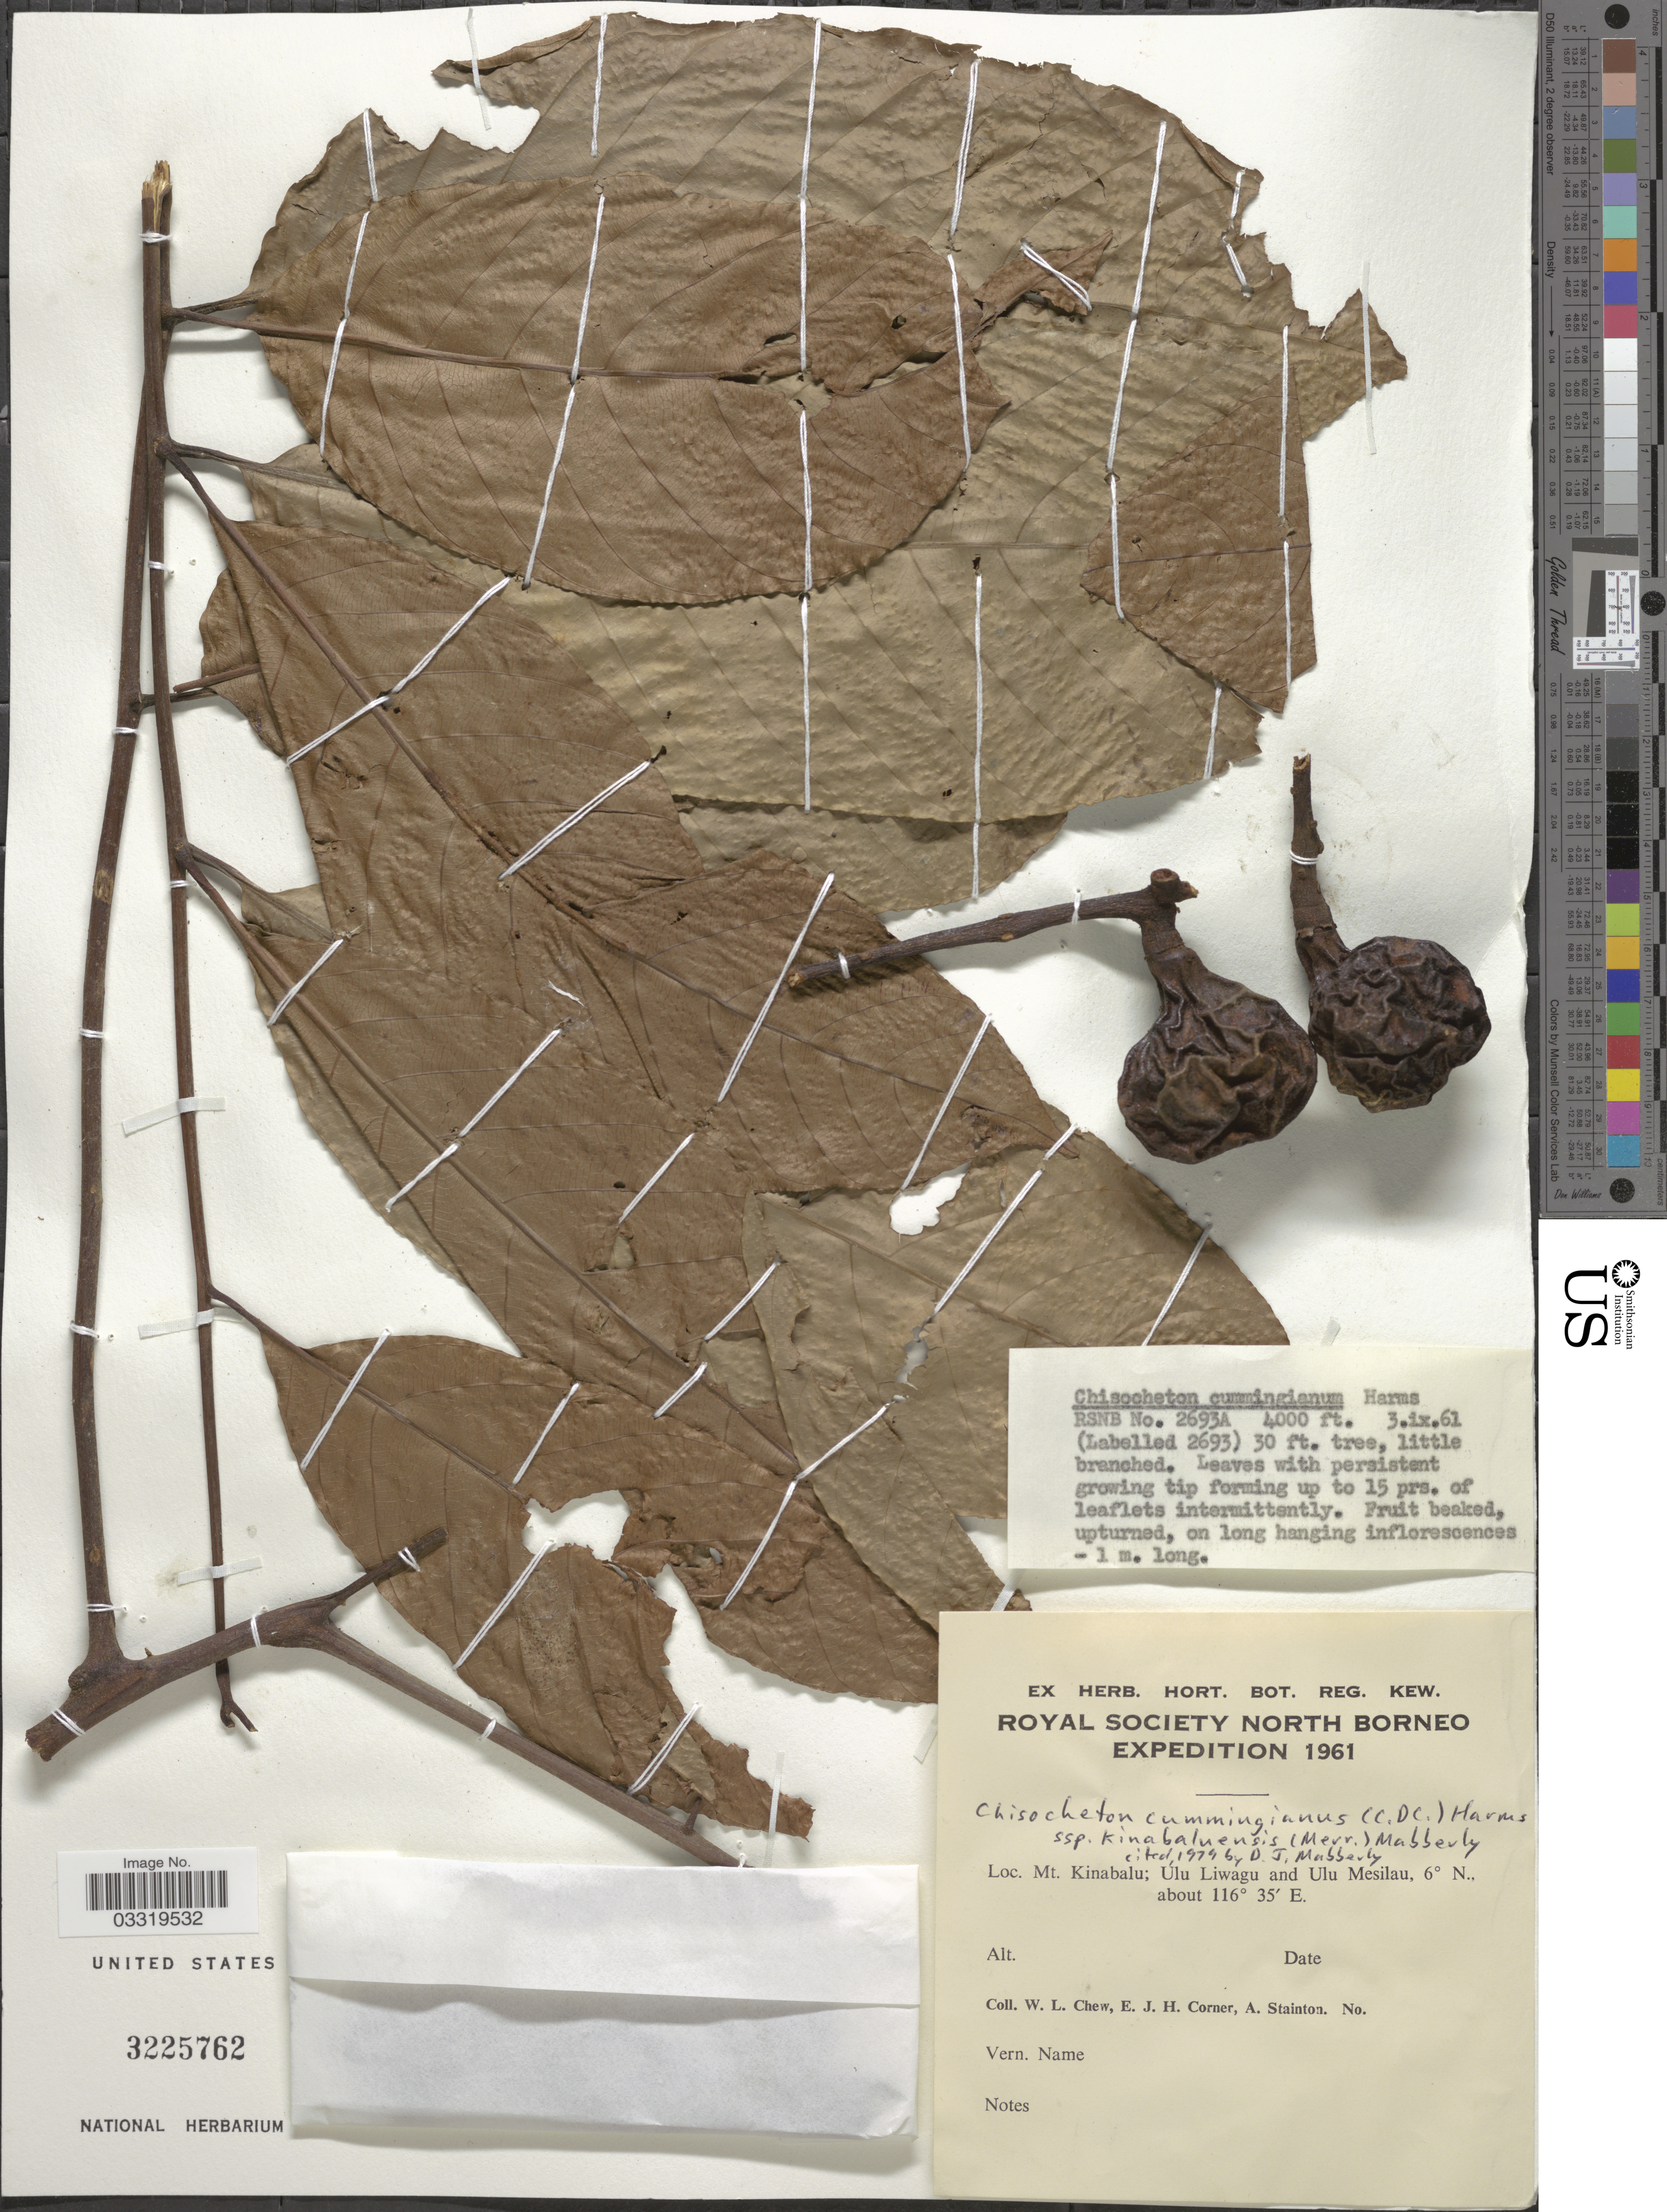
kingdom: Plantae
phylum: Tracheophyta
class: Magnoliopsida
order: Sapindales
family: Meliaceae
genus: Chisocheton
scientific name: Chisocheton cumingianus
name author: (C. DC.) Harms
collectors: W. Chew, E. Corner & A. Stainton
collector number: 2693A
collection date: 1961-09-03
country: Malaysia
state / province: Sabah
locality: Mt. Kinabalu; Ulu Liwagu and Ulu Mesilau.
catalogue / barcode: US 3225762